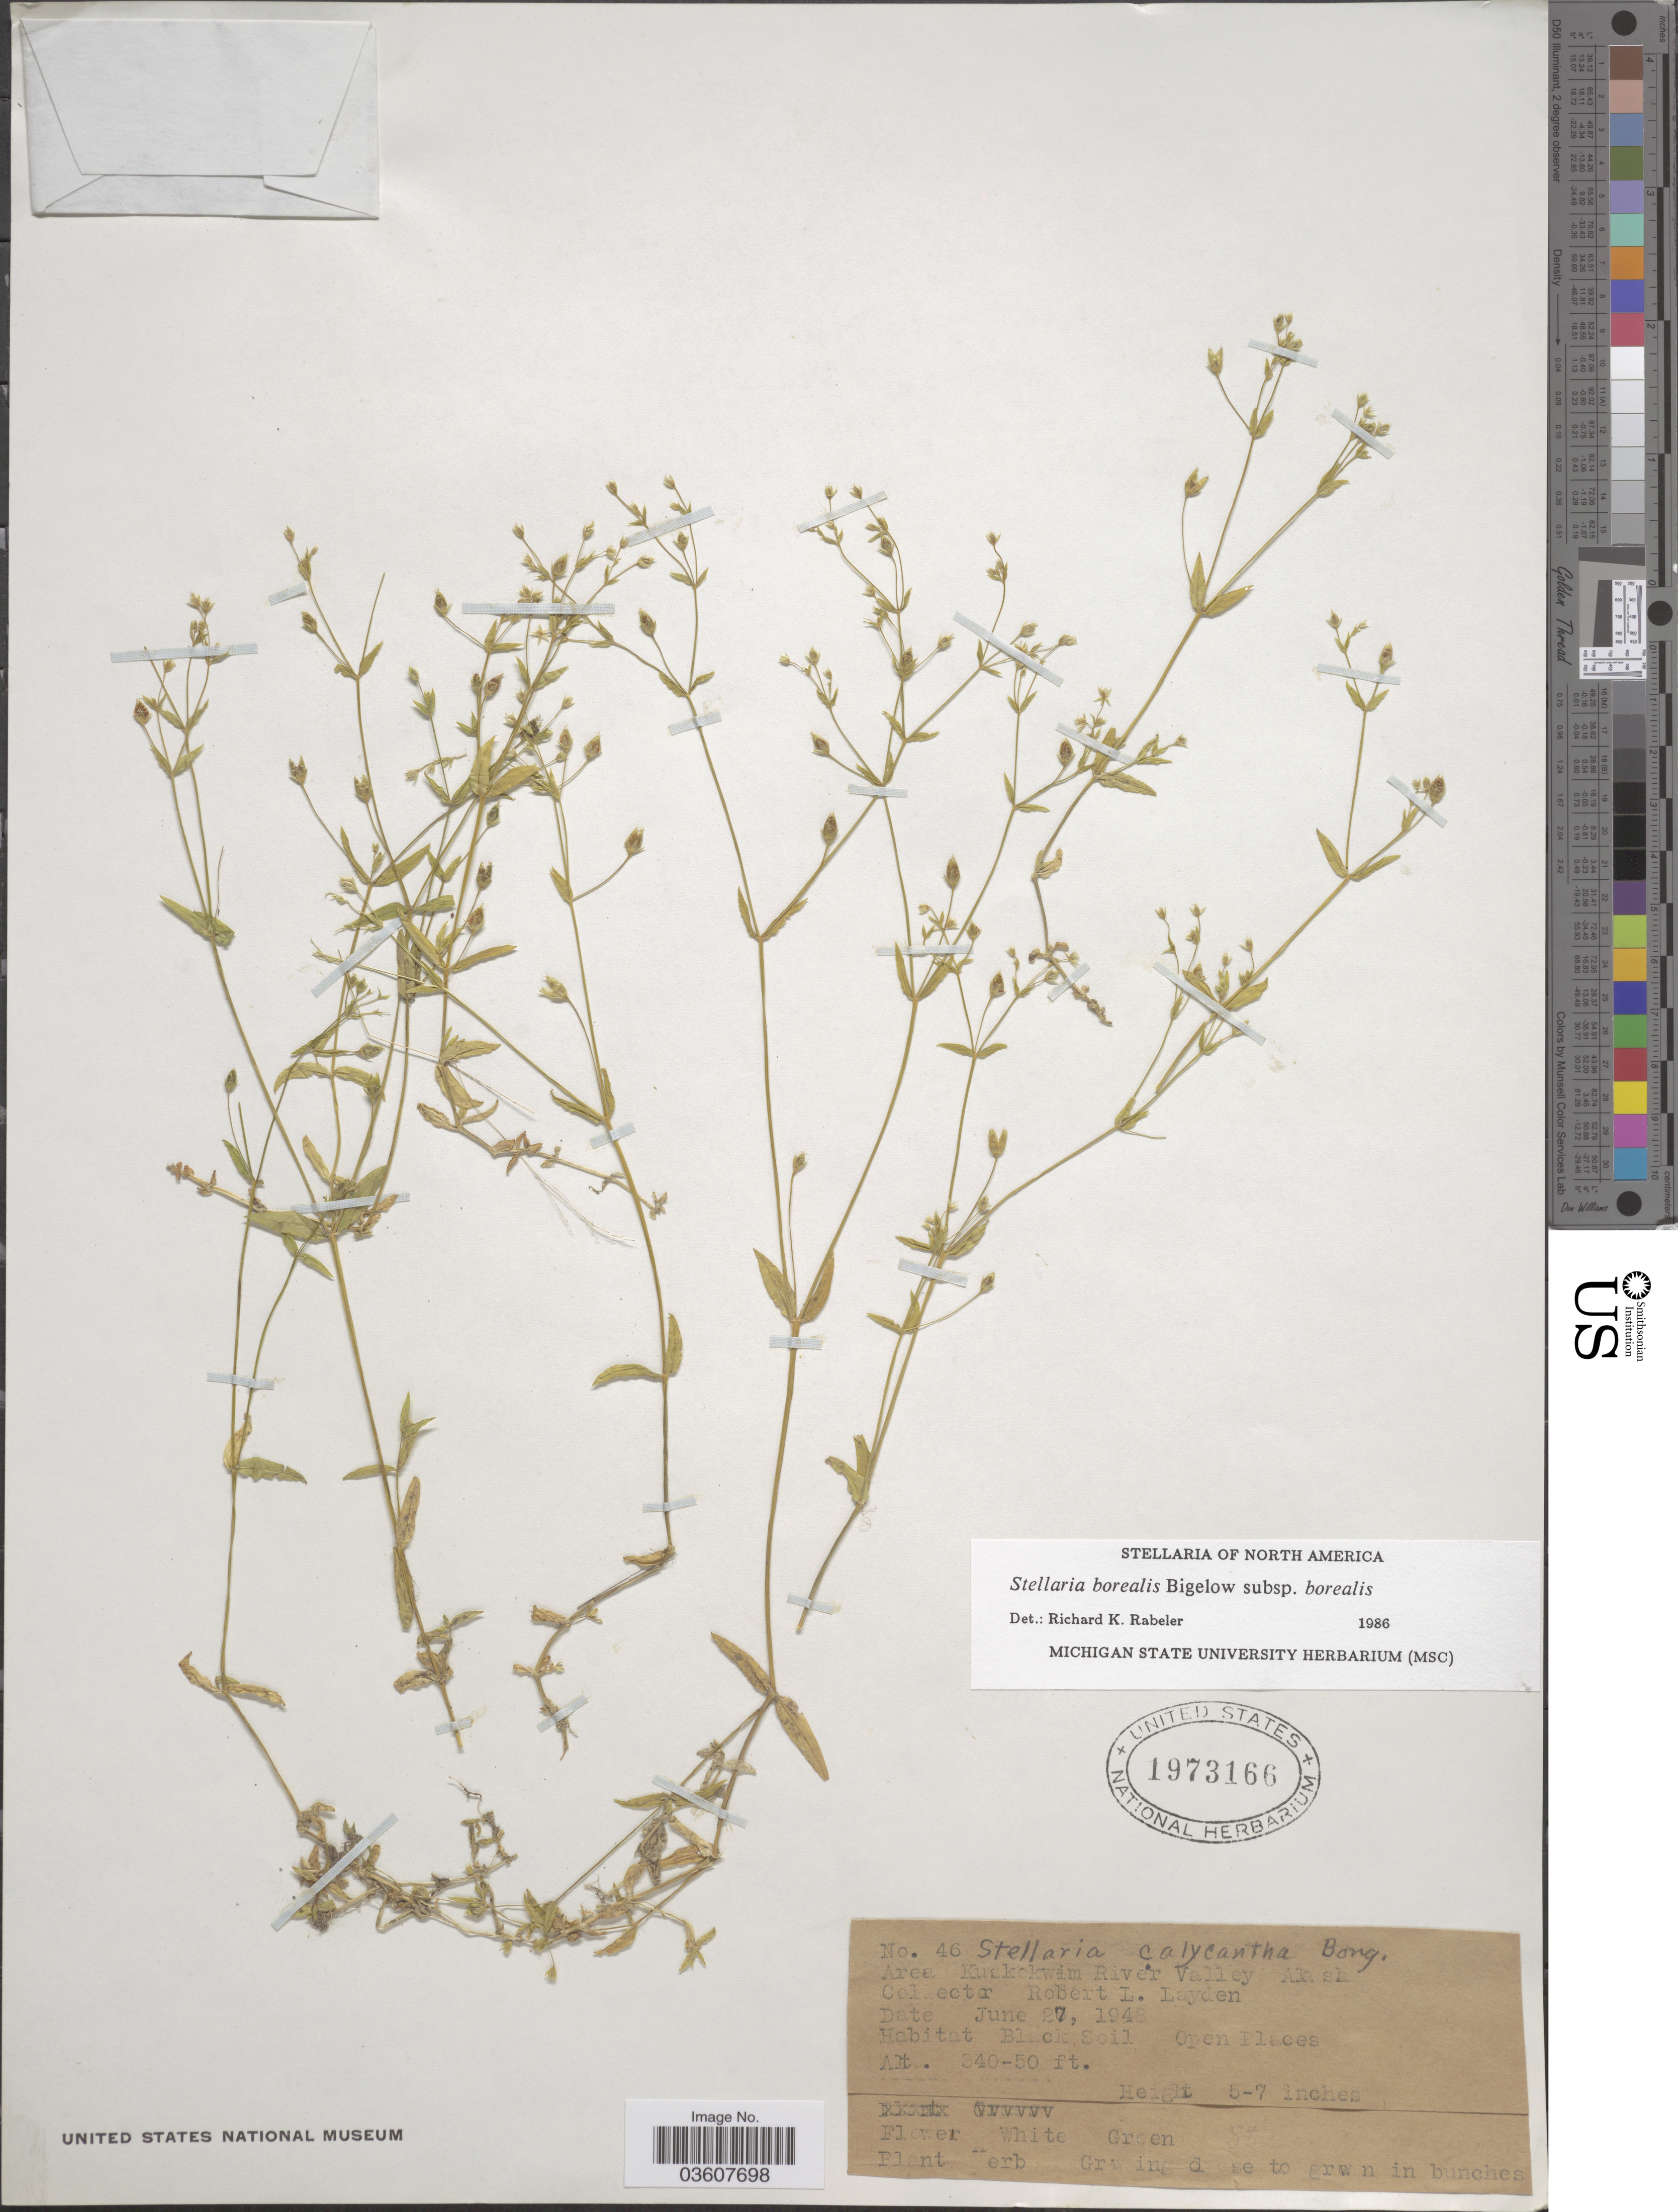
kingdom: Plantae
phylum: Tracheophyta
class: Magnoliopsida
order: Caryophyllales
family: Caryophyllaceae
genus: Stellaria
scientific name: Stellaria borealis subsp. borealis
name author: Bigelow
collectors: R. Layden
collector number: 46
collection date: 1948-06-27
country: United States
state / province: Alaska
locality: Area Kuskckwim River Valley.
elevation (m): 104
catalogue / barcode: US 1973166